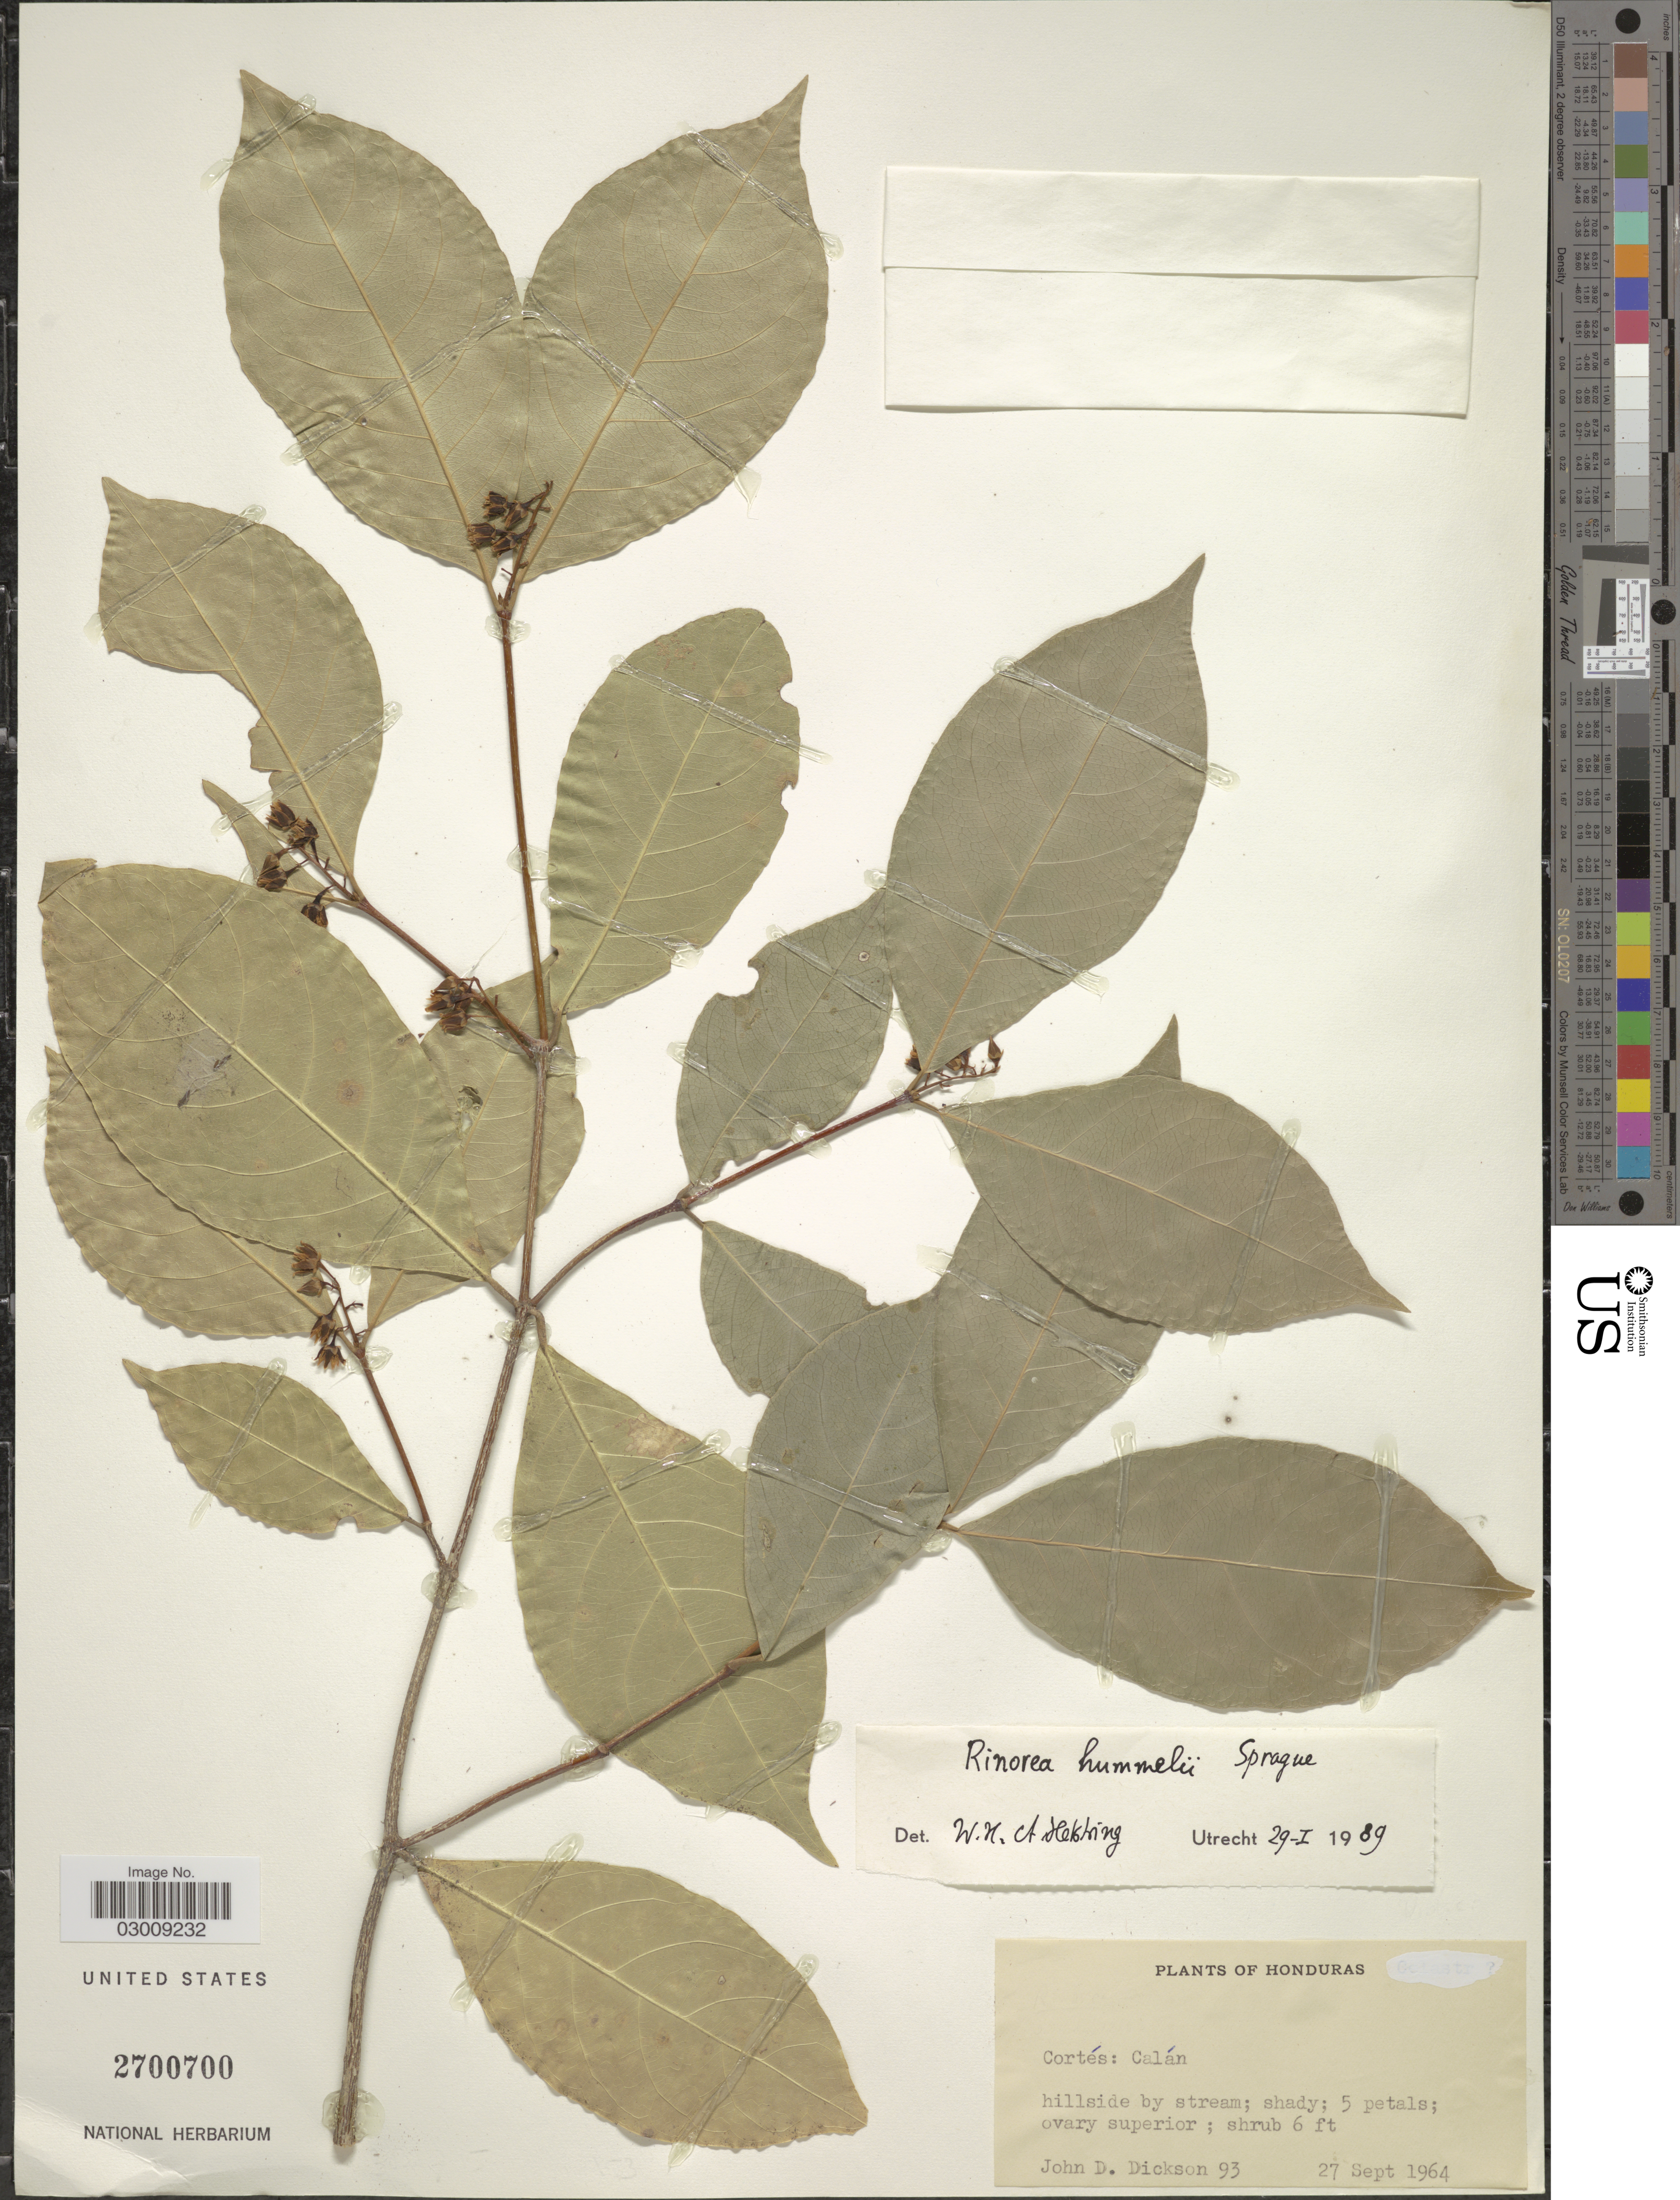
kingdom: Plantae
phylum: Tracheophyta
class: Magnoliopsida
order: Malpighiales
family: Violaceae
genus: Rinorea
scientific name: Rinorea hummelii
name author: Sprague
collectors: J. Dickson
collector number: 93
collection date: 1964-09-27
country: Honduras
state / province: Cortés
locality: Calán.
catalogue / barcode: US 2700700